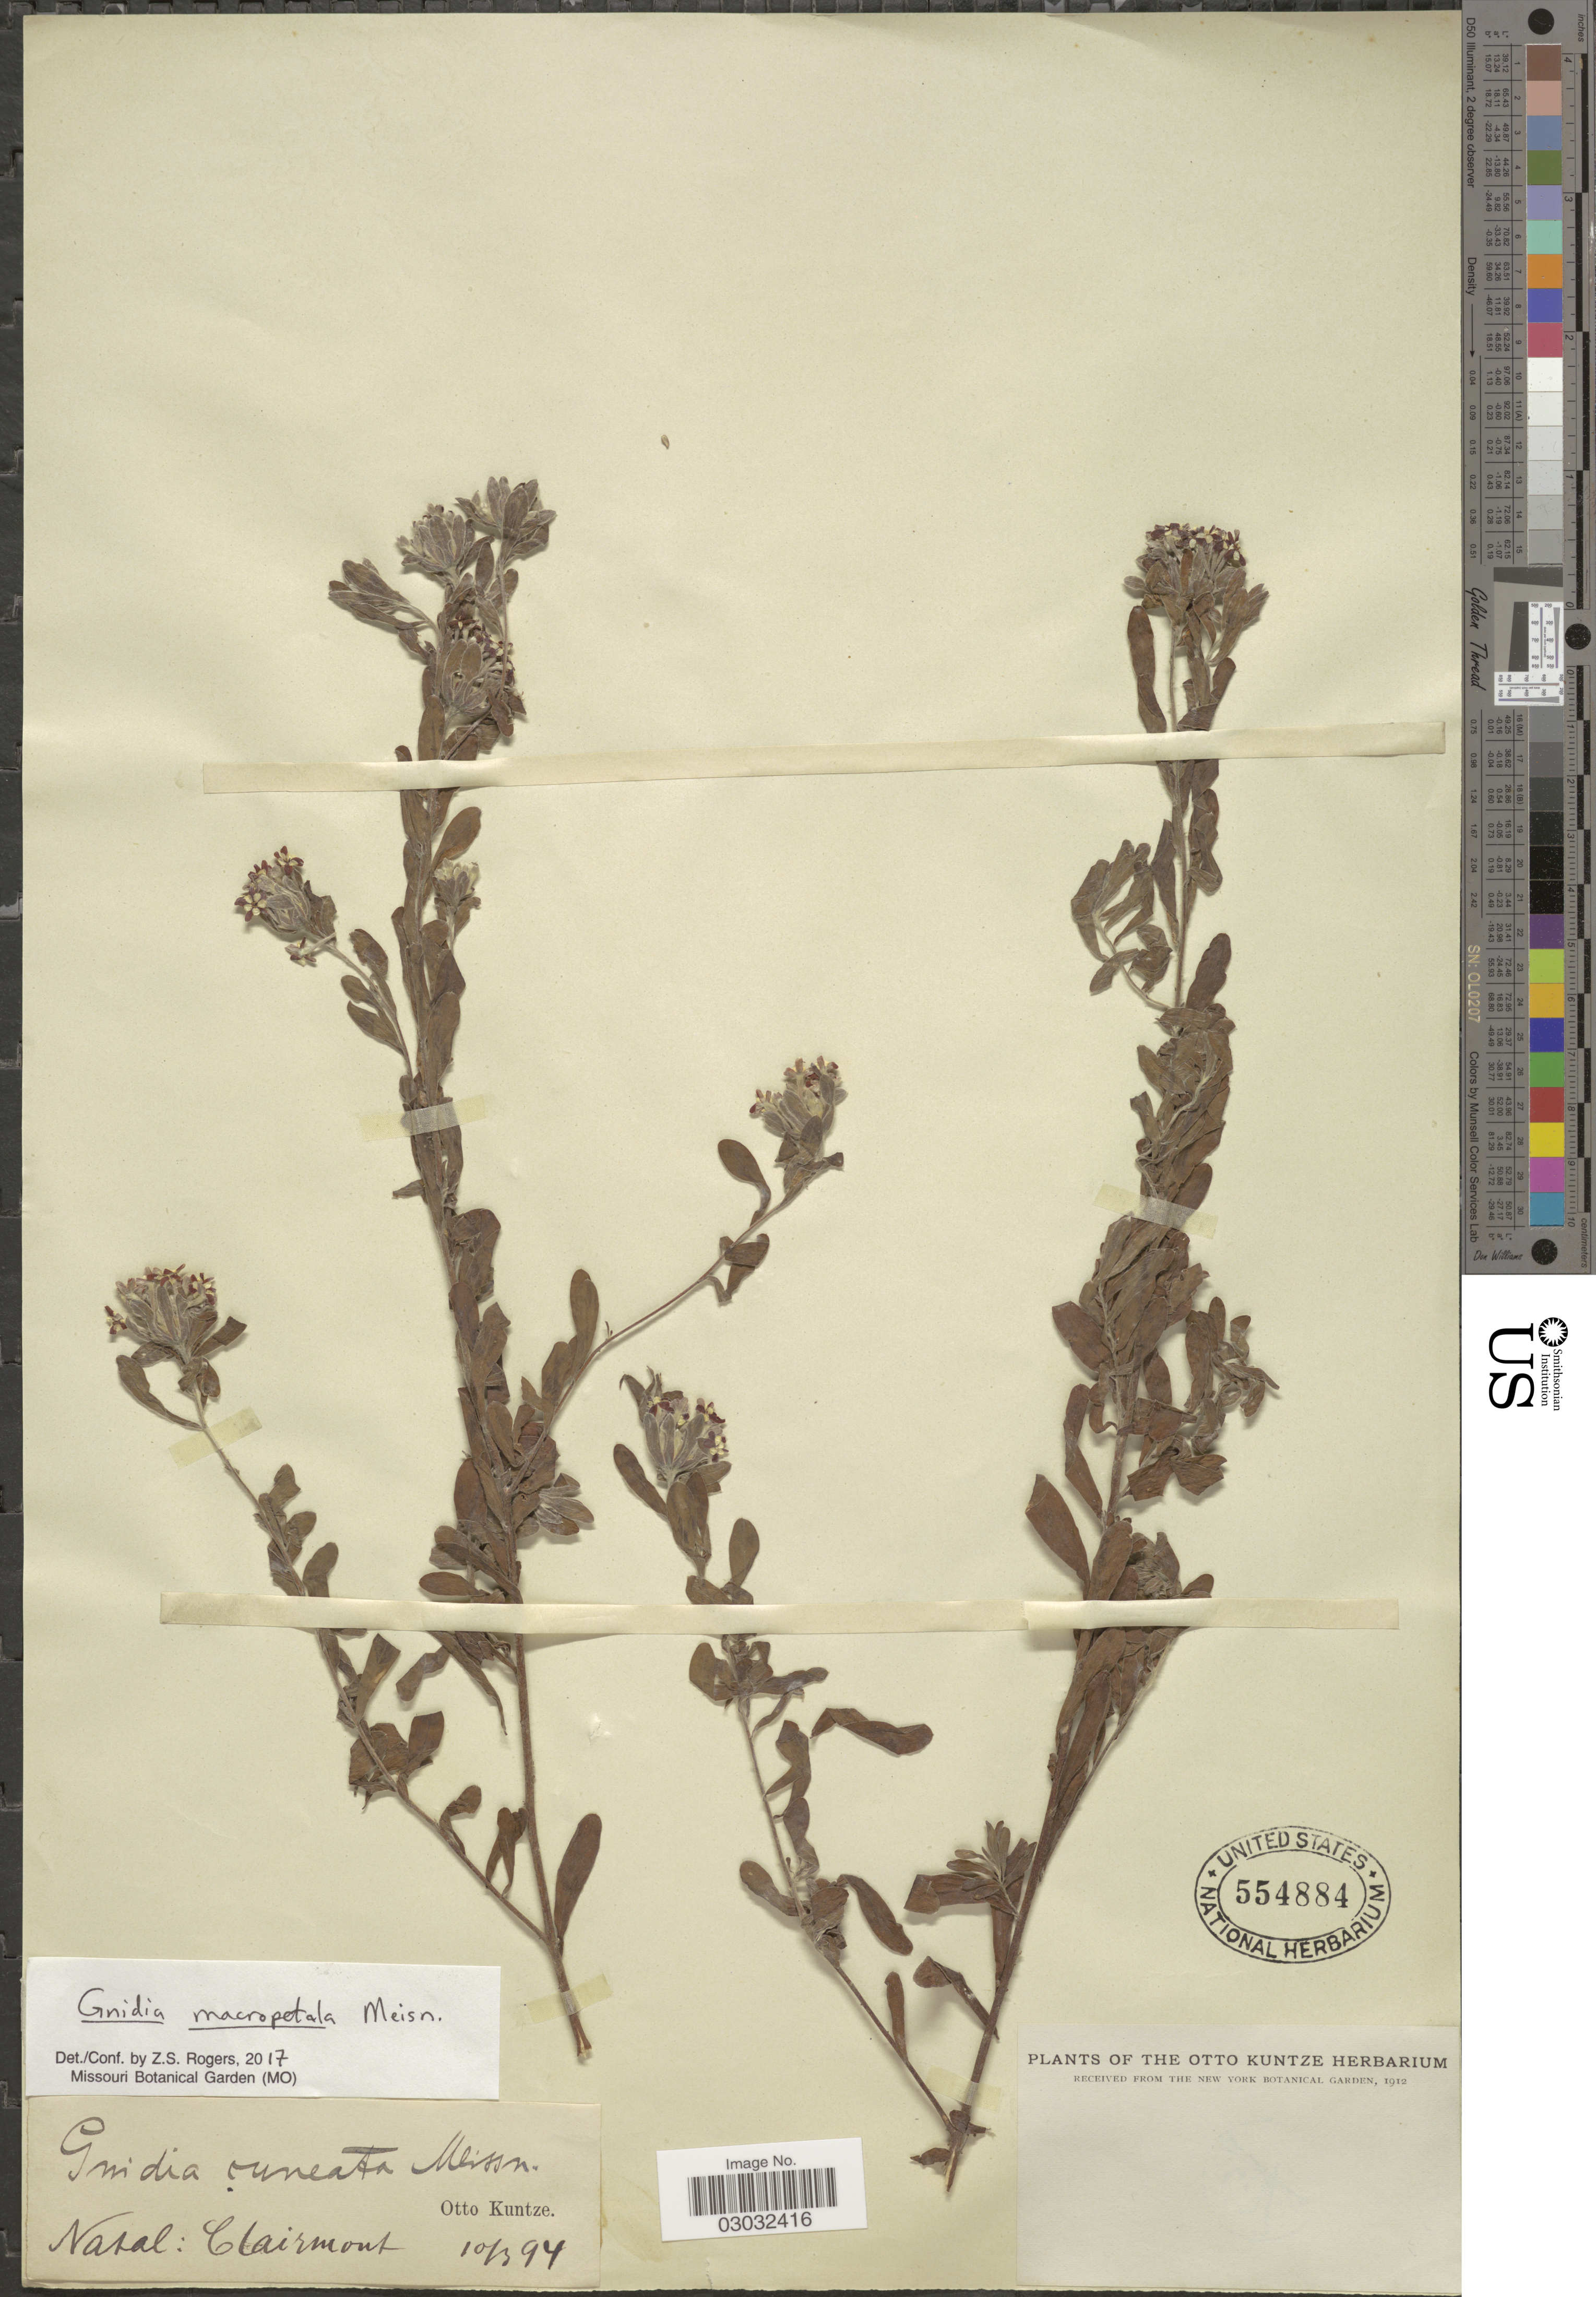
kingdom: Plantae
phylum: Tracheophyta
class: Magnoliopsida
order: Malvales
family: Thymelaeaceae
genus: Lasiosiphon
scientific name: Lasiosiphon macropetalus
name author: (Meisn.) Meisn.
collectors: C.E.O. Kuntze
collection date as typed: Transcribed d/m/y: 10/3/94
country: South Africa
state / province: KwaZulu-Natal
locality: Natal: Clairmont.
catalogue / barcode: US 554884